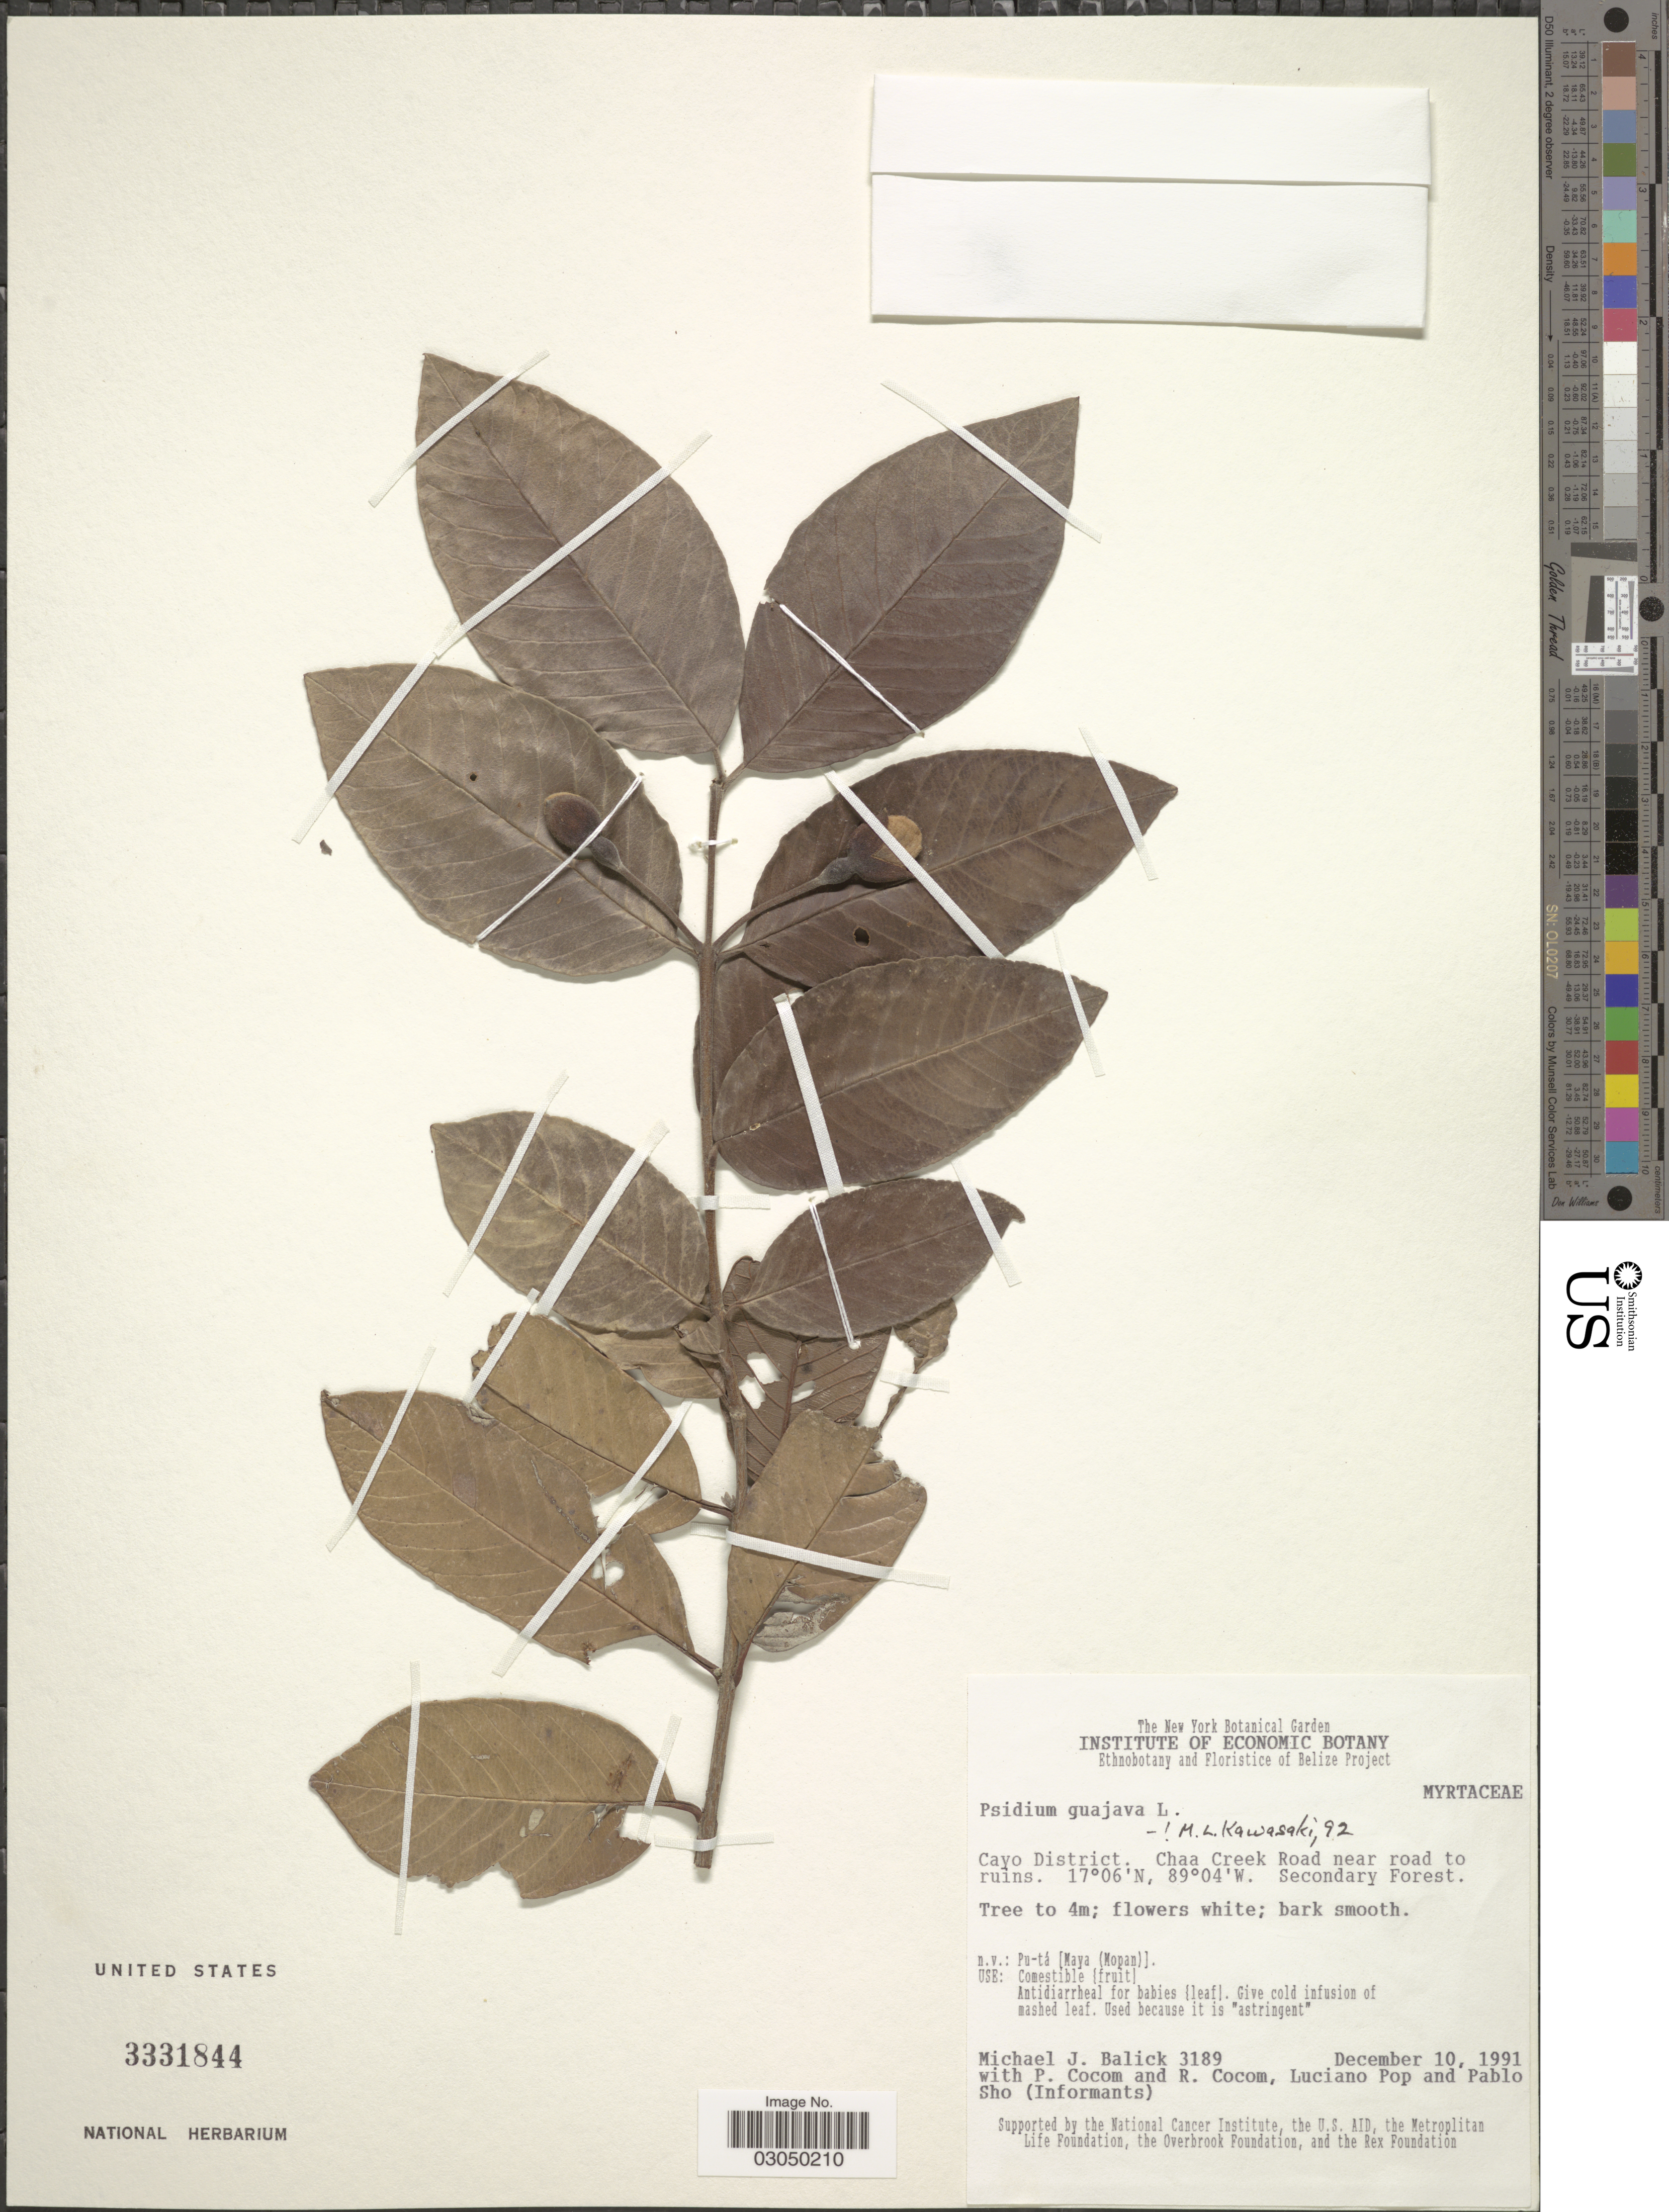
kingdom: Plantae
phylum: Tracheophyta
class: Magnoliopsida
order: Myrtales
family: Myrtaceae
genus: Psidium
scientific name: Psidium guajava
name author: L.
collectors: M. J. Balick, P. Cocom, R. Cocom, L. Pop & P. Sho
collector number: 3189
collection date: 1991-12-10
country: Belize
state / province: Cayo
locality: Cayo District. Chaa Creek Road near road to ruins.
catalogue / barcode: US 3331844